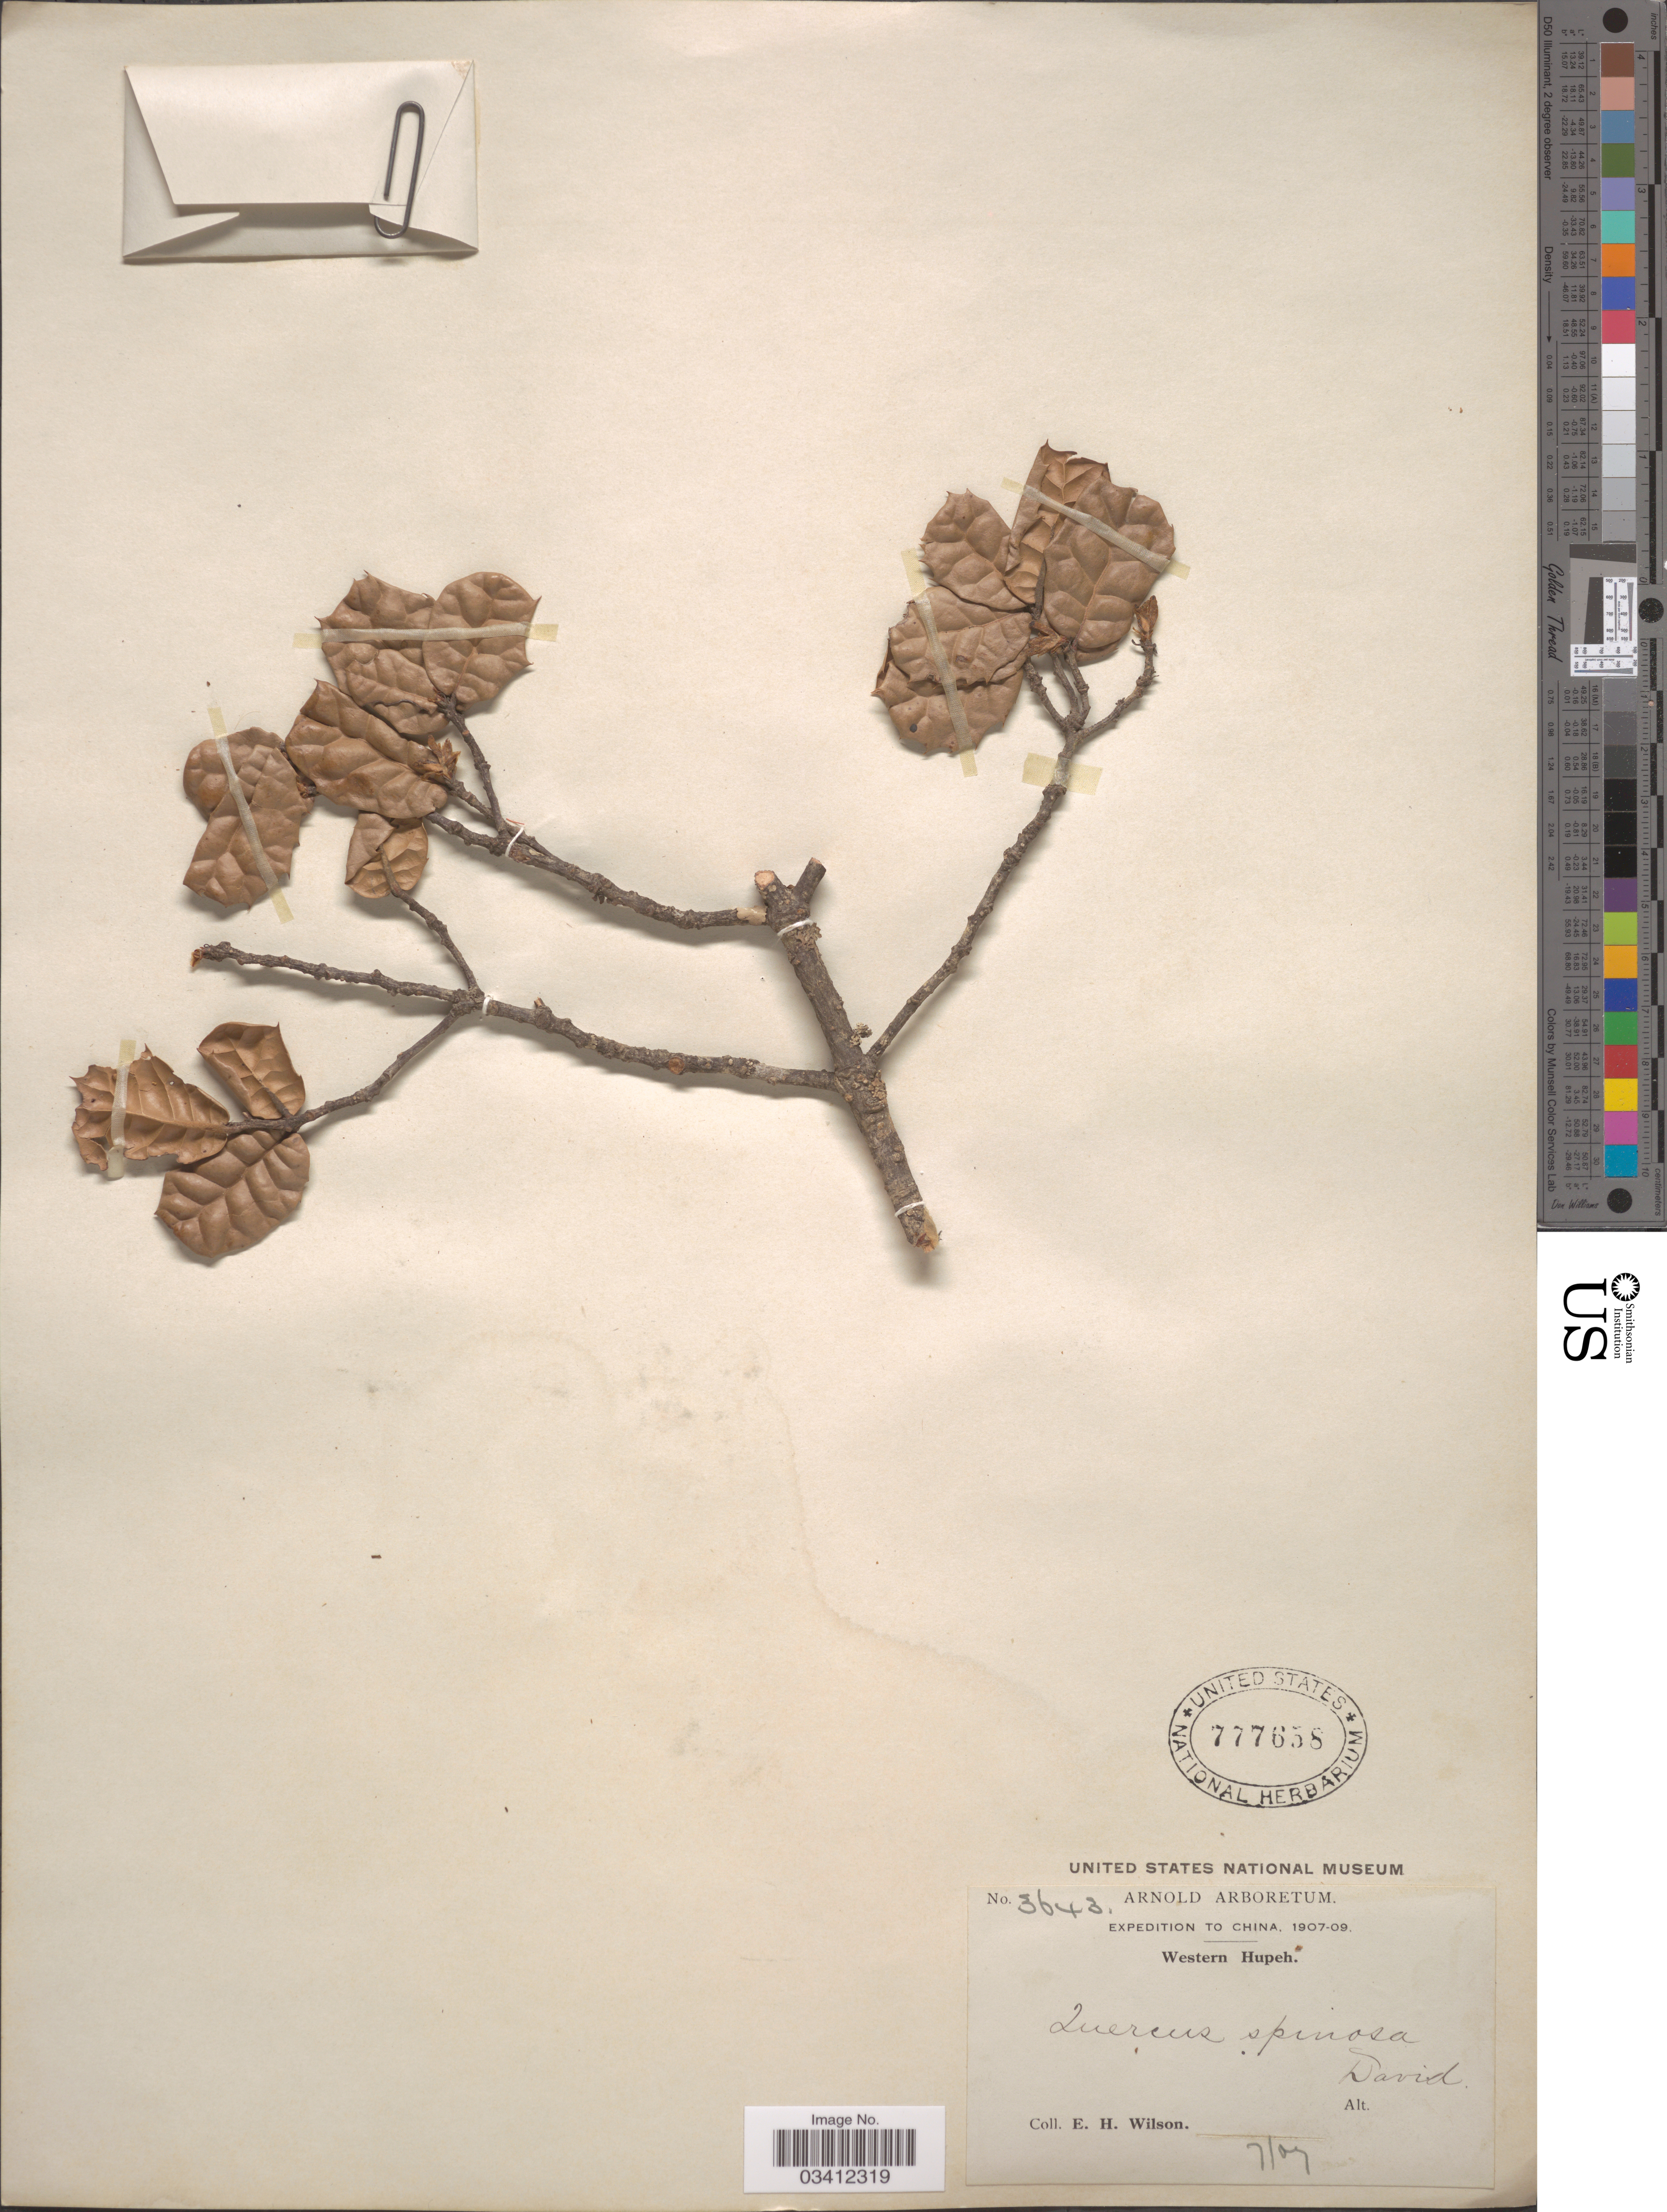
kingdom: Plantae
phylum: Tracheophyta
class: Magnoliopsida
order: Fagales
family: Fagaceae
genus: Quercus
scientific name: Quercus spinosa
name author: David ex Franch.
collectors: E. Wilson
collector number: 3643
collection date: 1907-07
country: China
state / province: Hubei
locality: Western Hupeh.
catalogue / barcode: US 777658